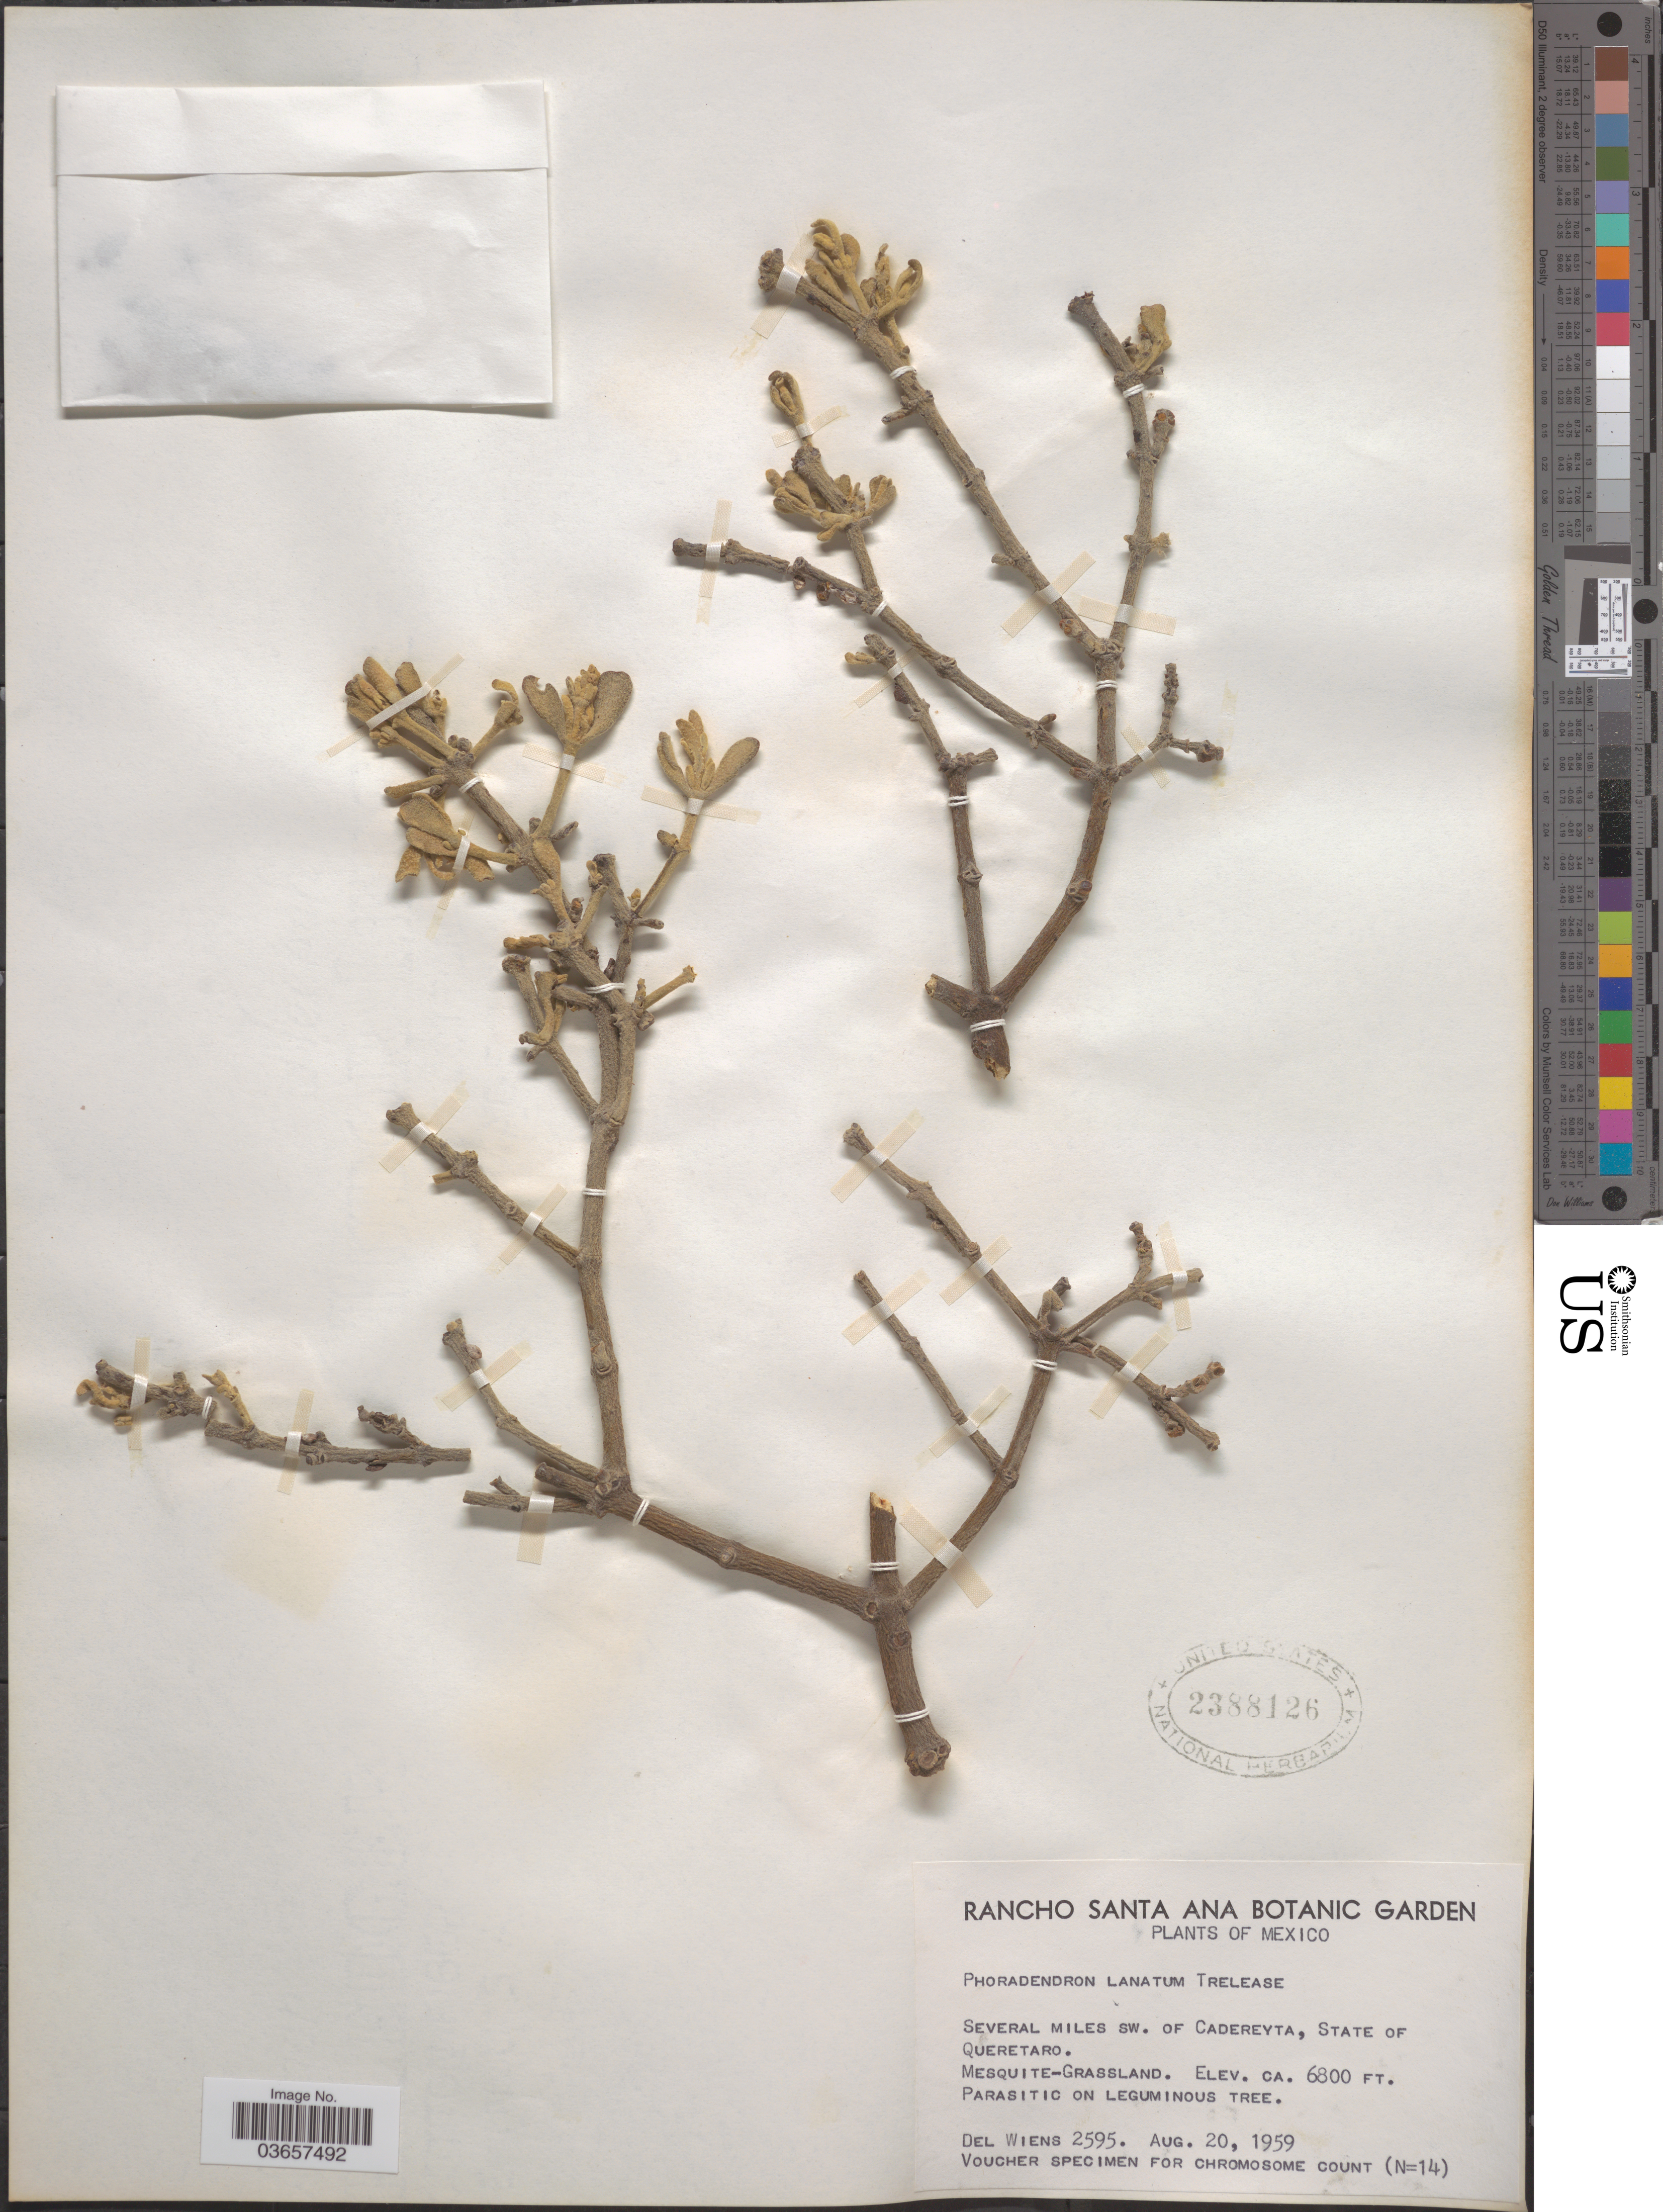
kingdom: Plantae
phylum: Tracheophyta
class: Magnoliopsida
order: Santalales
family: Viscaceae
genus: Phoradendron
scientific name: Phoradendron lanatum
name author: Trel.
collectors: D. Wiens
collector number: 2595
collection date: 1959-08-20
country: Mexico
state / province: Querétaro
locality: Several miles sw. of Cadereyta. Mesquite-Grassland.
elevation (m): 2073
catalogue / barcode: US 2388126